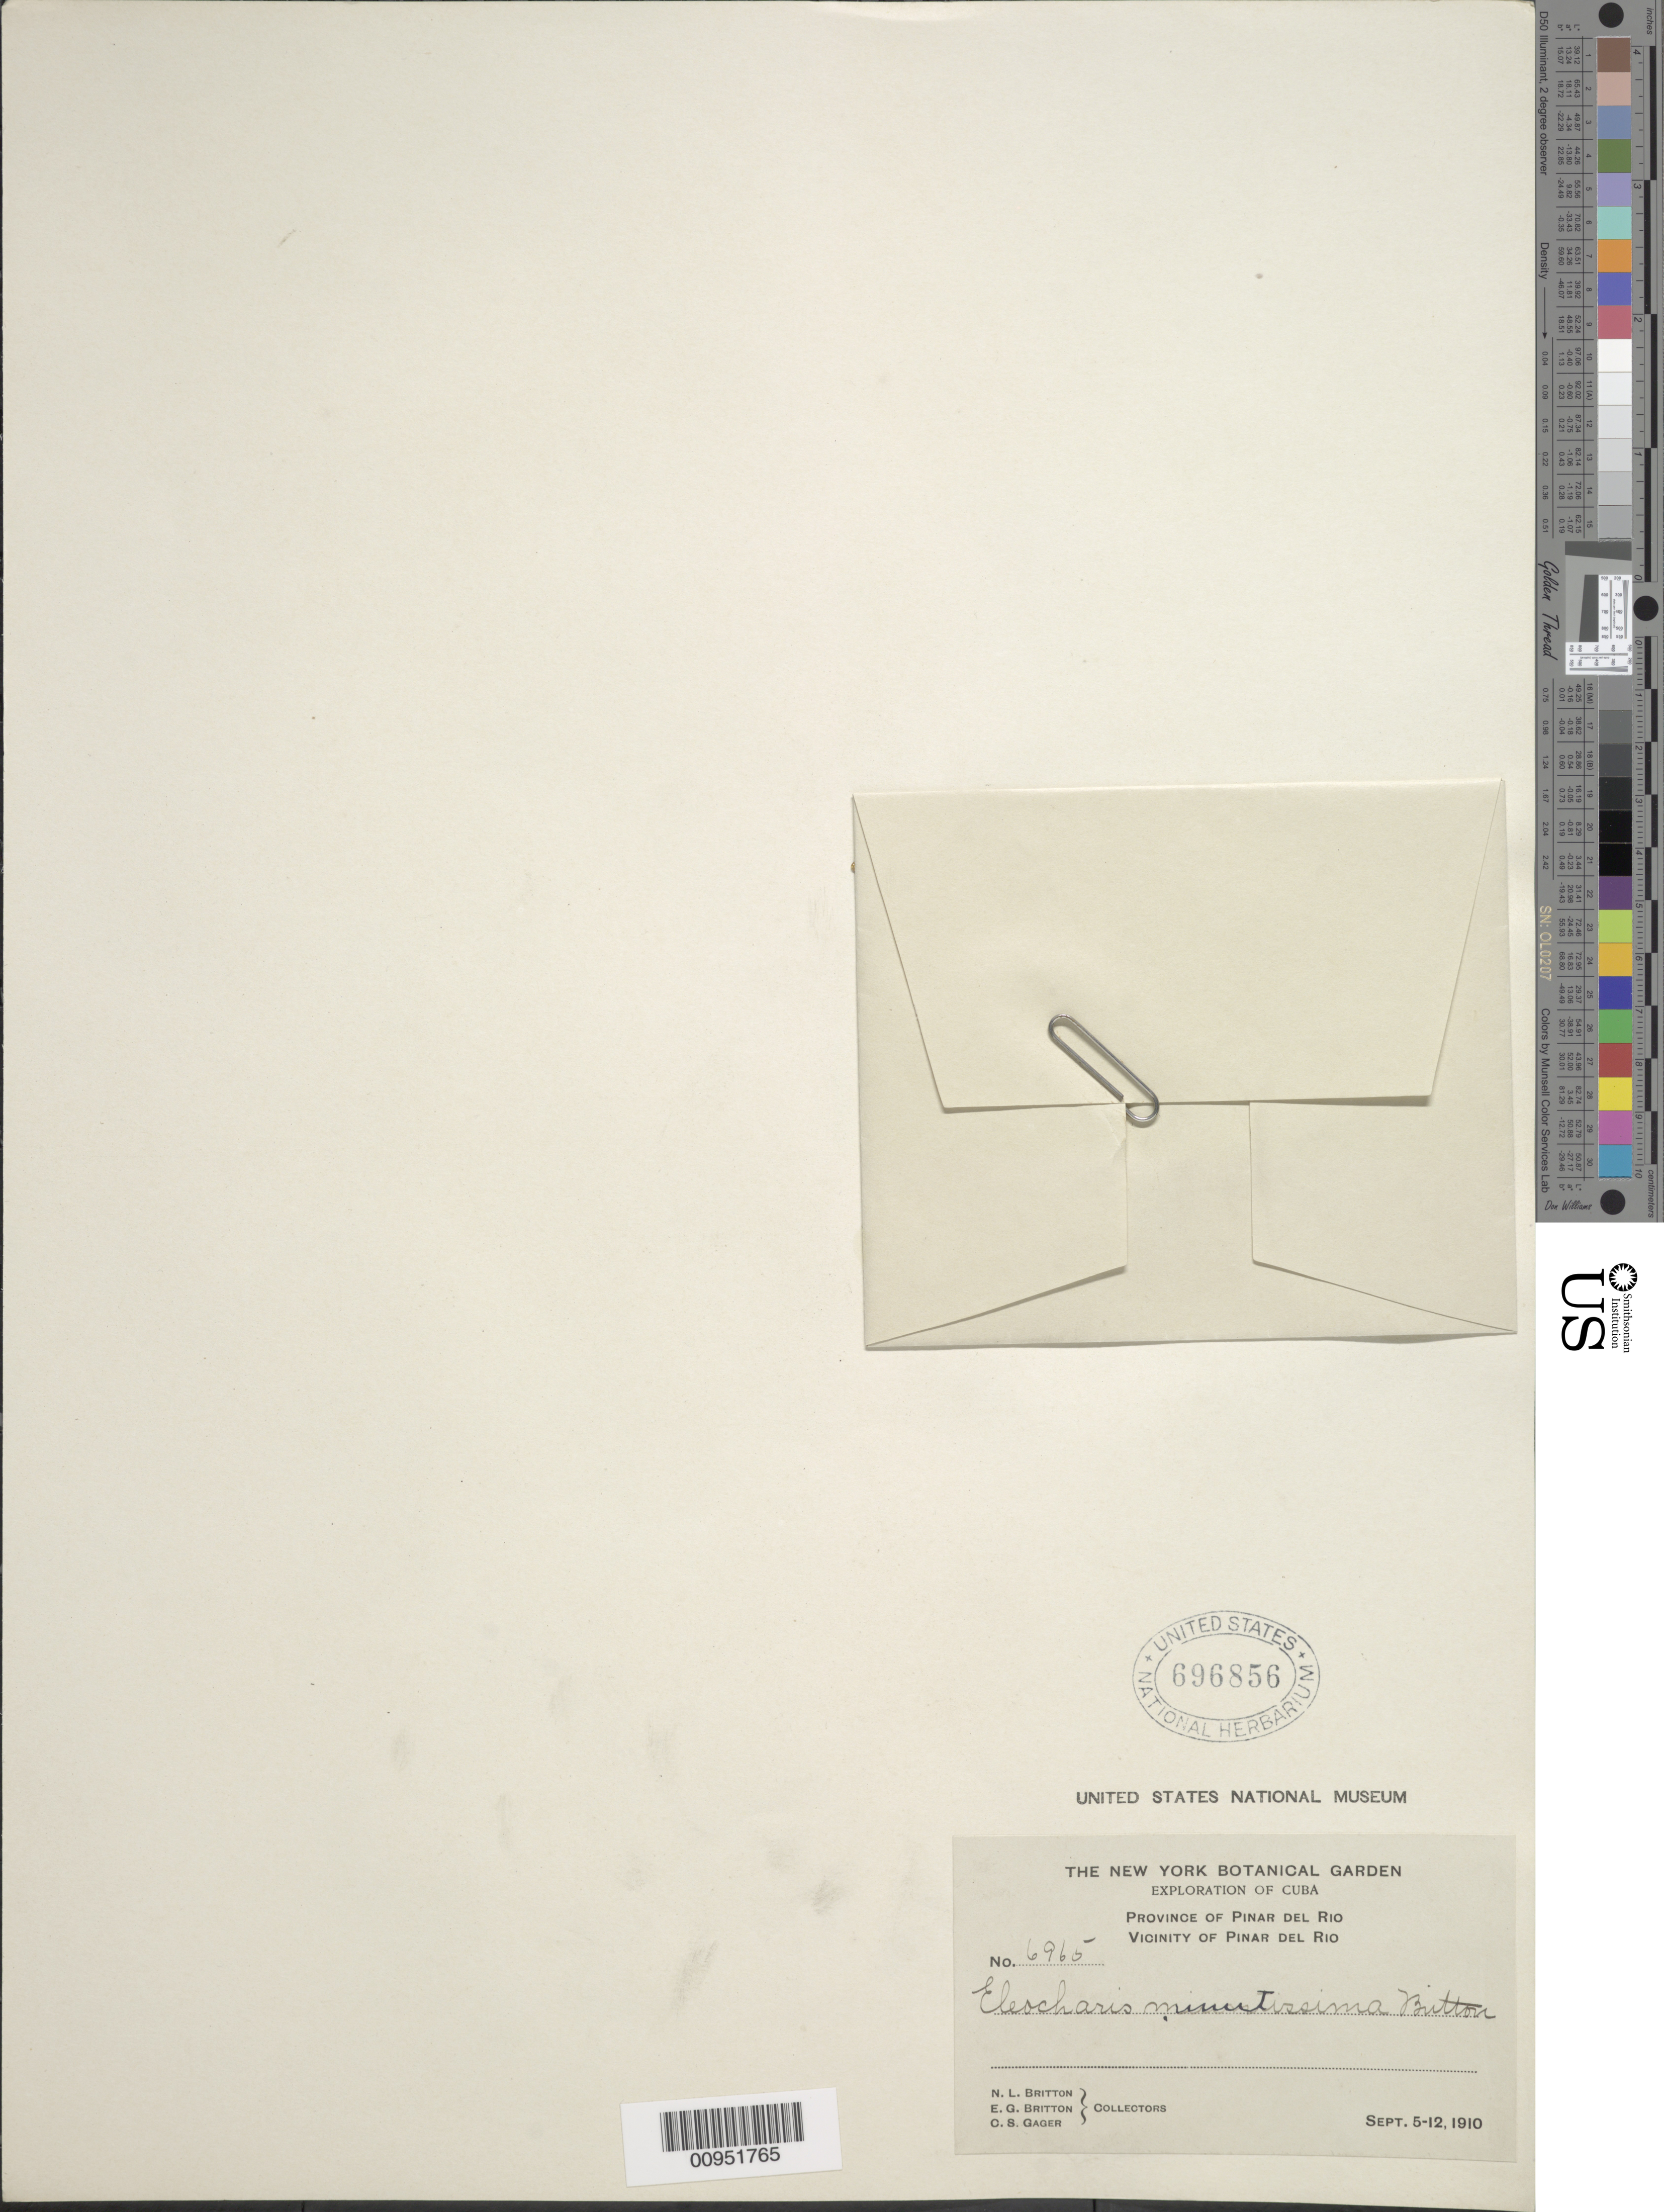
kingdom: Plantae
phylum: Tracheophyta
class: Liliopsida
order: Poales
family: Cyperaceae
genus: Eleocharis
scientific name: Eleocharis minutissima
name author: Britton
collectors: N. Britton, E. G. Britton & C. Gager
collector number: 6965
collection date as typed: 05 Sep 1910 to 12 Sep 1910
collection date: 1910-09-05/1910-09-12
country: Cuba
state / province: Pinar del Rio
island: Cuba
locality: Vicinity of Pinar del Rio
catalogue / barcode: US 696856